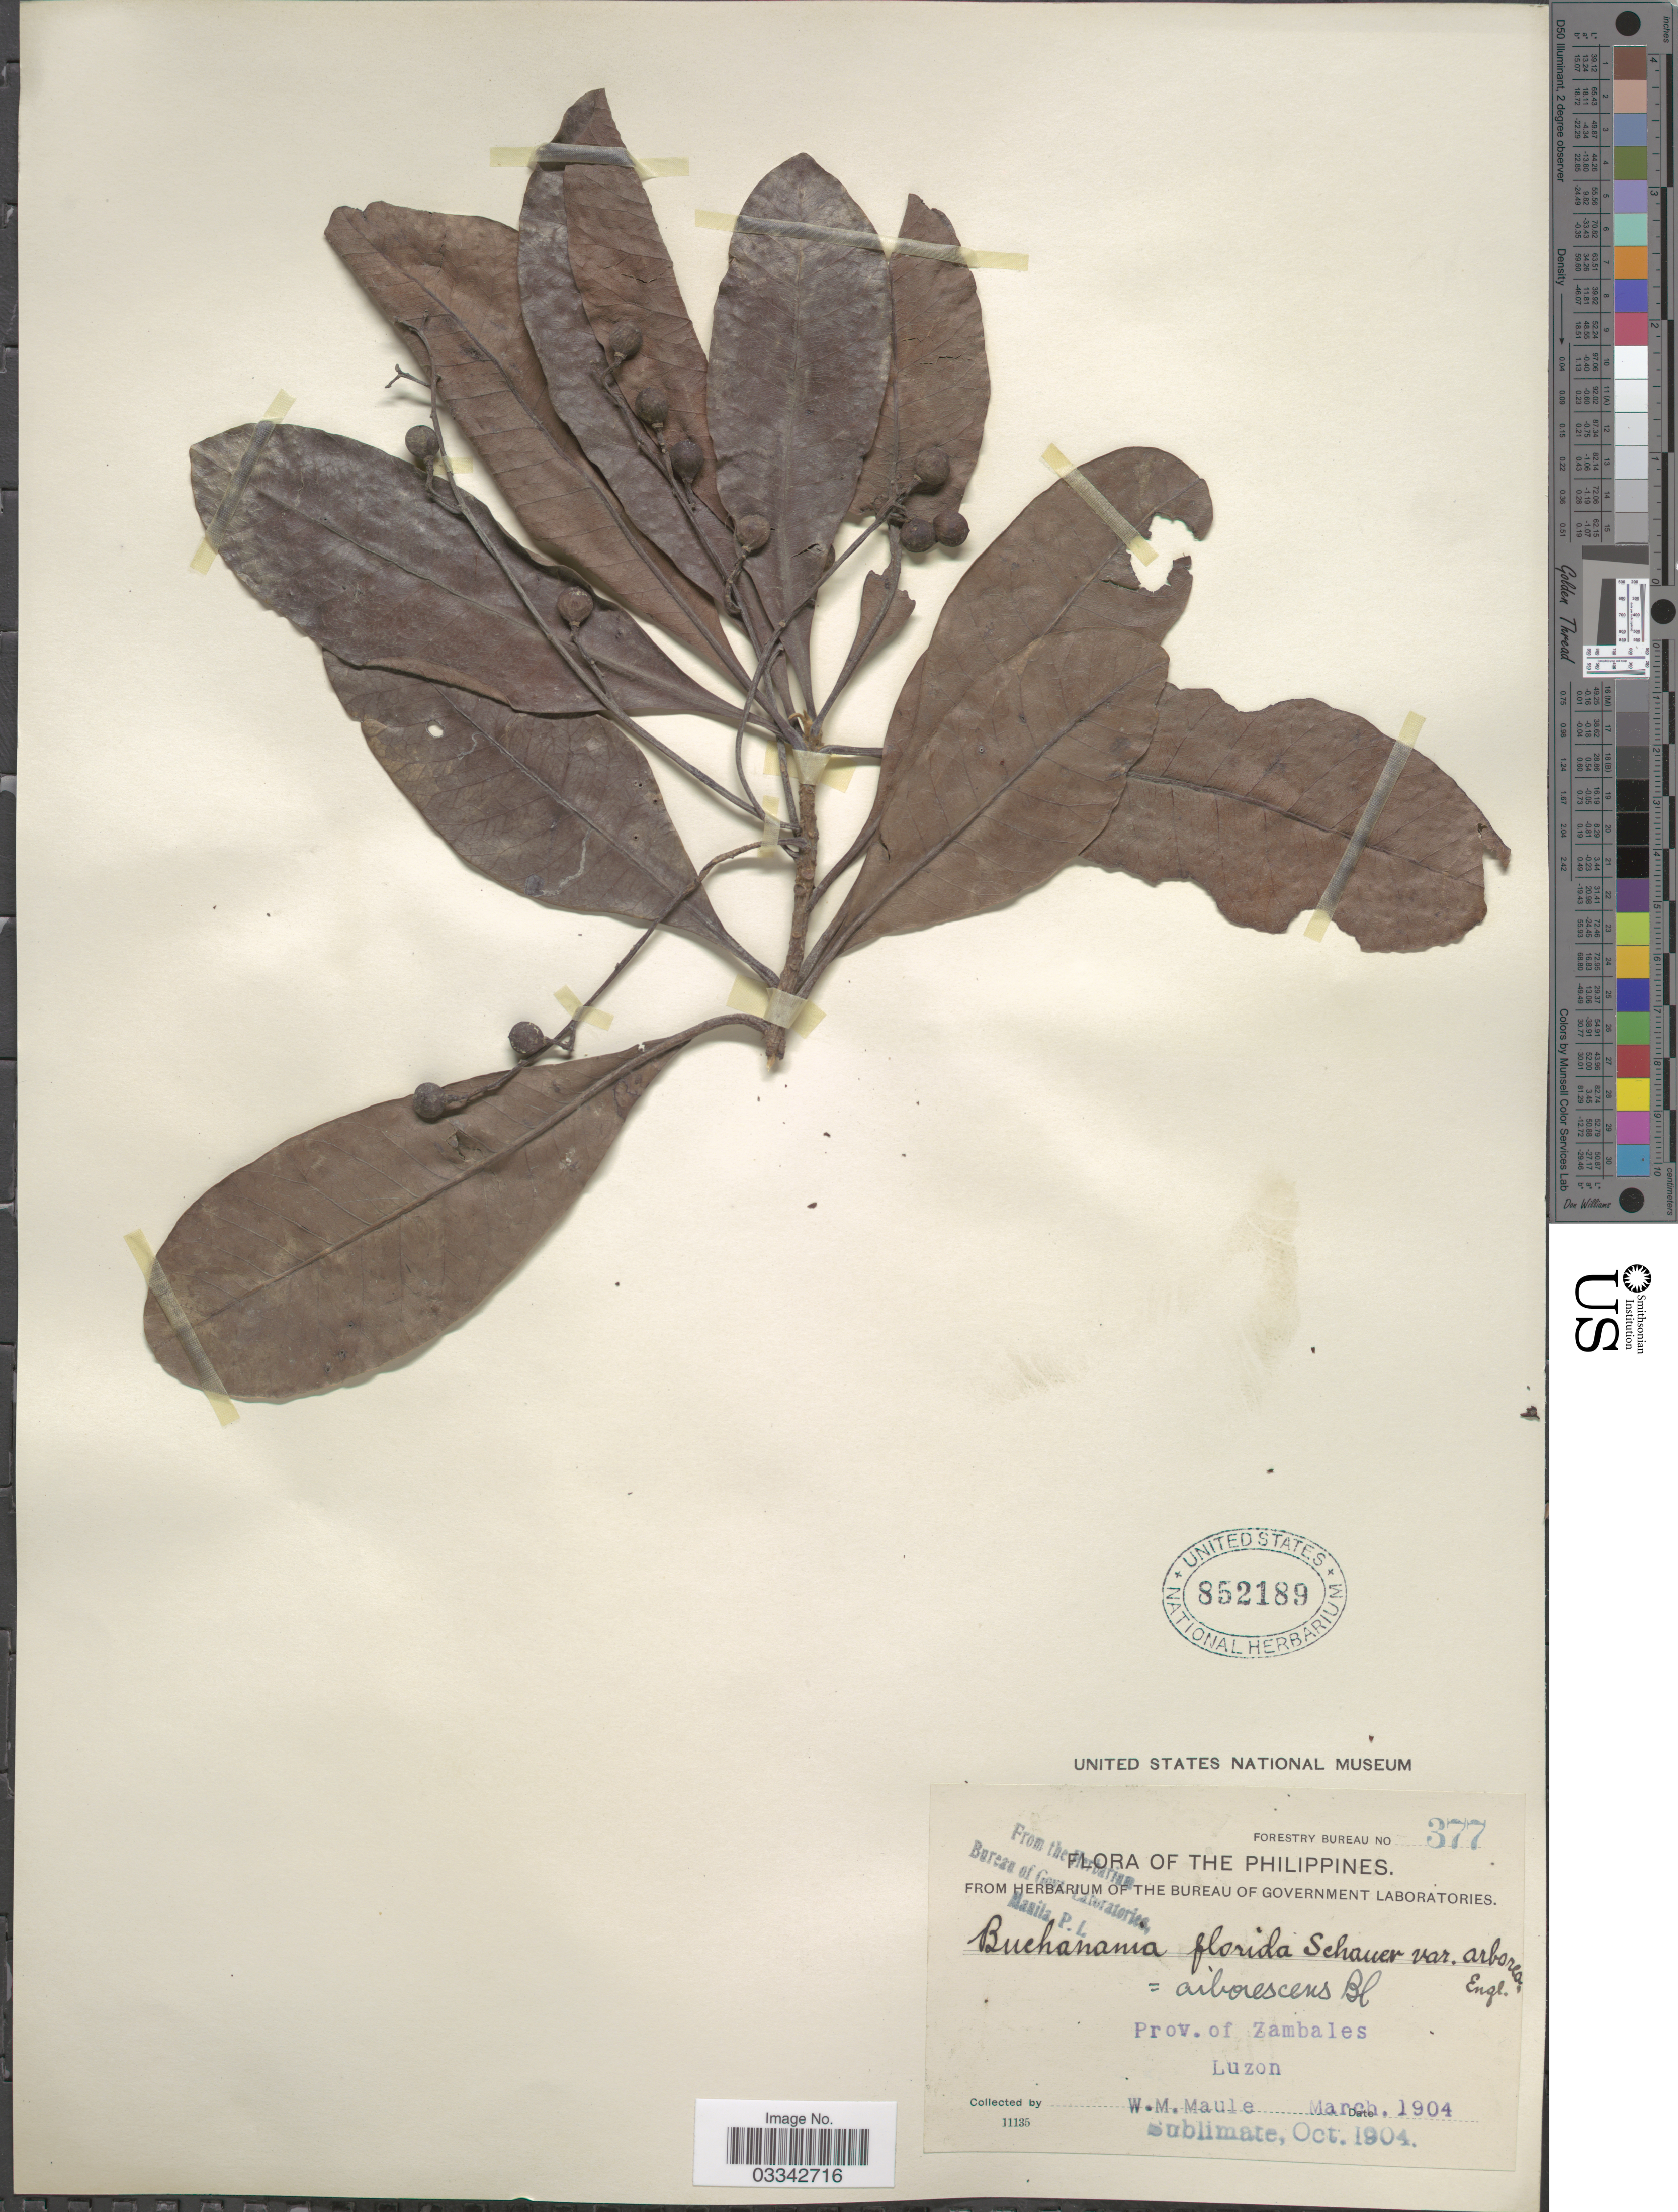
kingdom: Plantae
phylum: Tracheophyta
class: Magnoliopsida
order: Sapindales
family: Anacardiaceae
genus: Buchanania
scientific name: Buchanania arborescens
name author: (Blume) Blume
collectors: W. Maule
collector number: Forestry Bureau 377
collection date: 1904-03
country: Philippines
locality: Prov. of Zambales, Luzon.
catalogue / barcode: US 852189